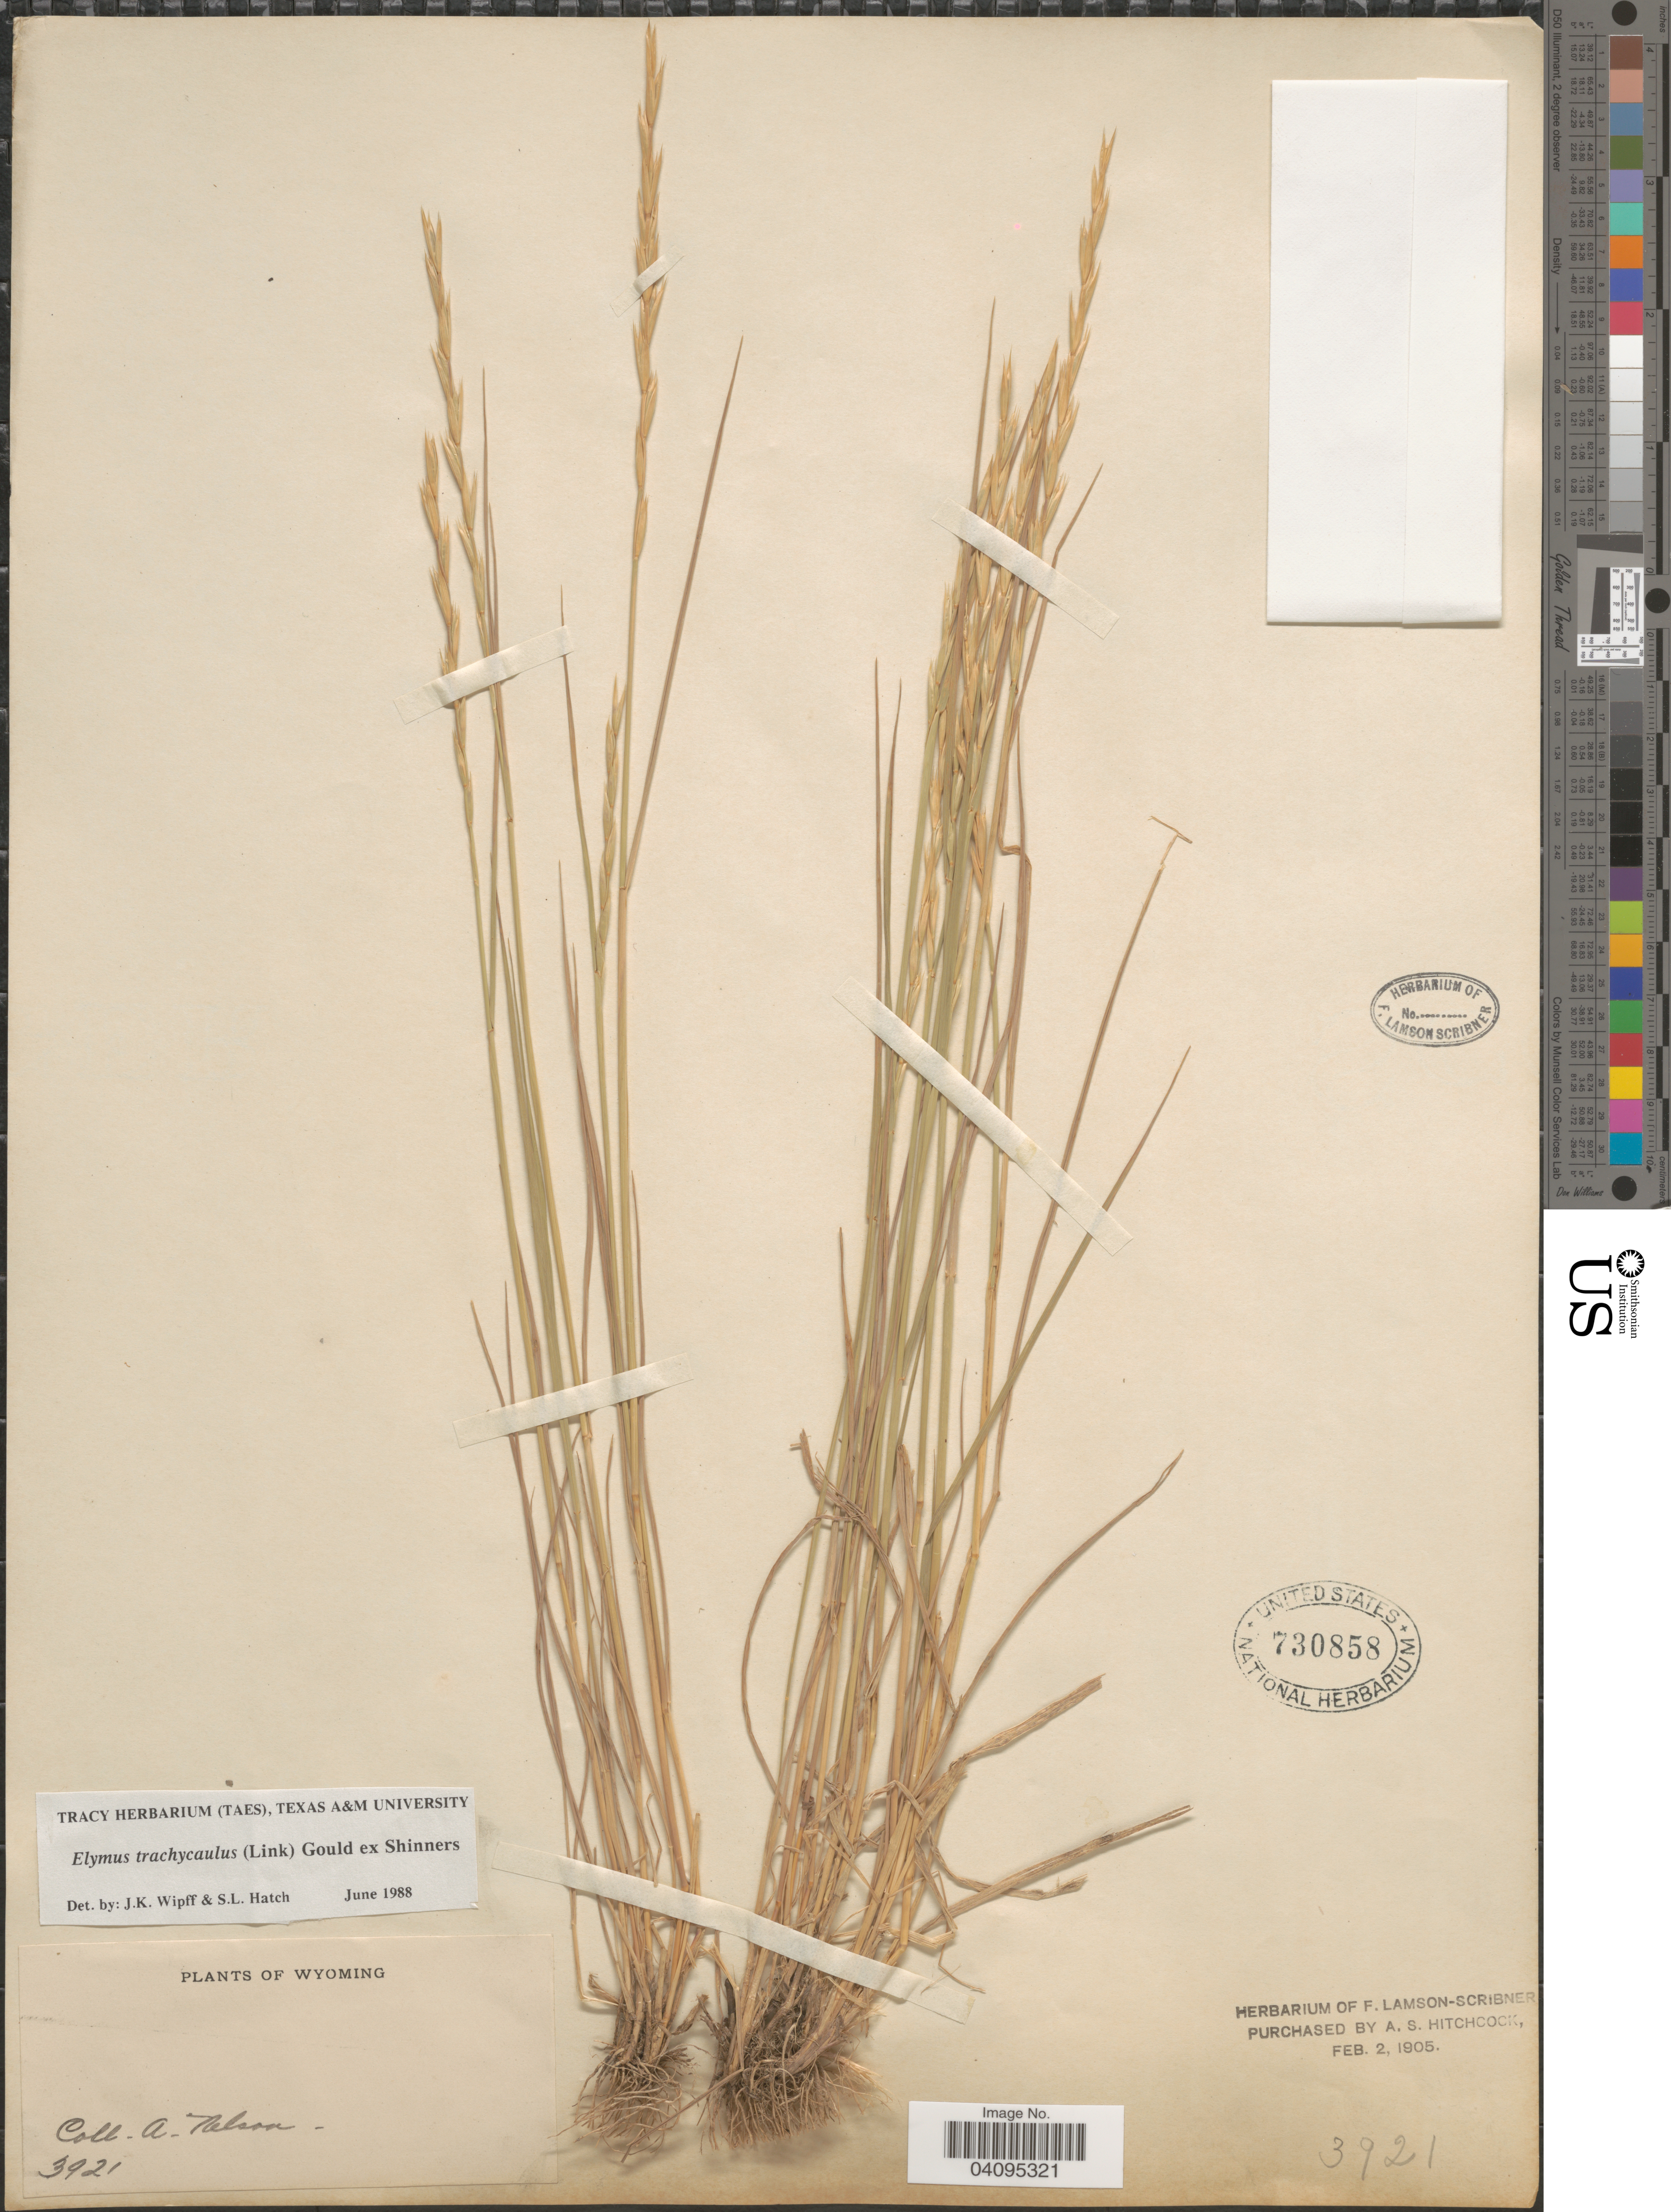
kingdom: Plantae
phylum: Tracheophyta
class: Liliopsida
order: Poales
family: Poaceae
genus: Elymus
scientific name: Elymus trachycaulus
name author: (Link) Gould ex Shinners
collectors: A. Nelson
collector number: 3921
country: United States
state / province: Wyoming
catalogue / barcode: US 730858